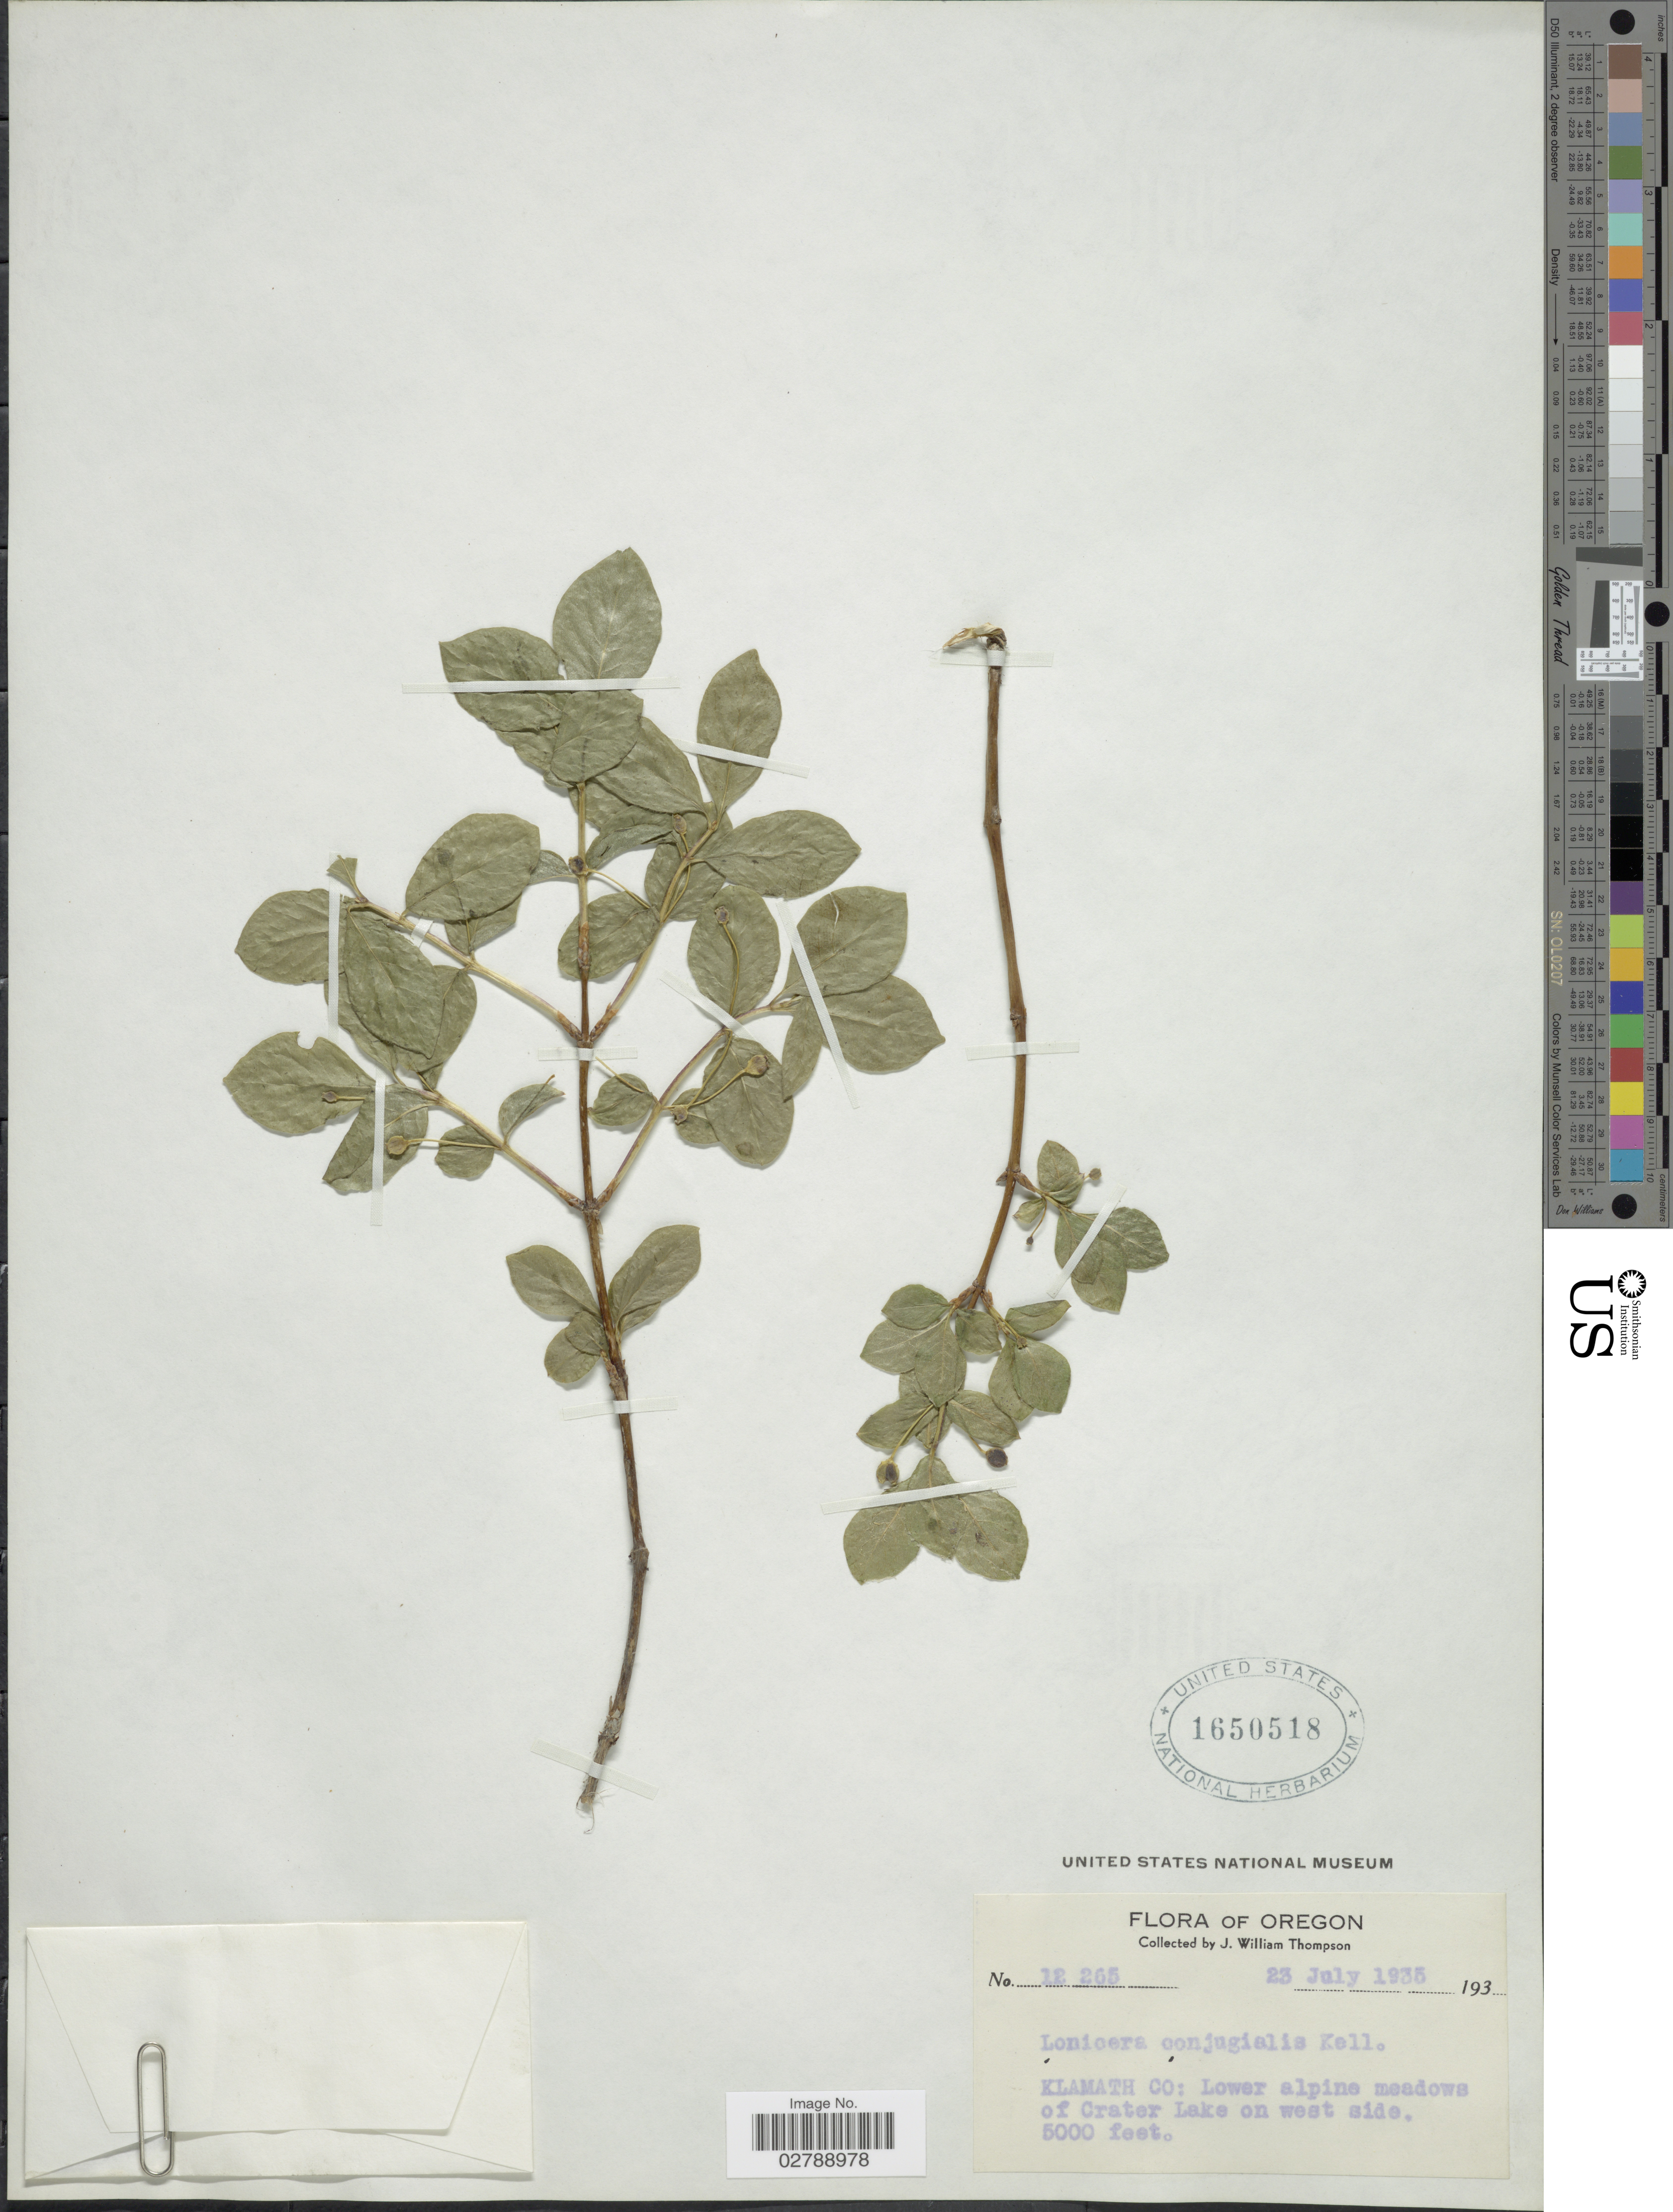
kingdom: Plantae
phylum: Tracheophyta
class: Magnoliopsida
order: Dipsacales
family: Caprifoliaceae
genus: Lonicera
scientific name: Lonicera conjugialis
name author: Kellogg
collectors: J. W. Thompson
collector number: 12265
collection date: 1935-07-23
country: United States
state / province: Oregon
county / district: Klamath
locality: Klamath Co.: Lower alphine meadows of Crater Lake on west side.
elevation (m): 1524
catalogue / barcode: US 1650518